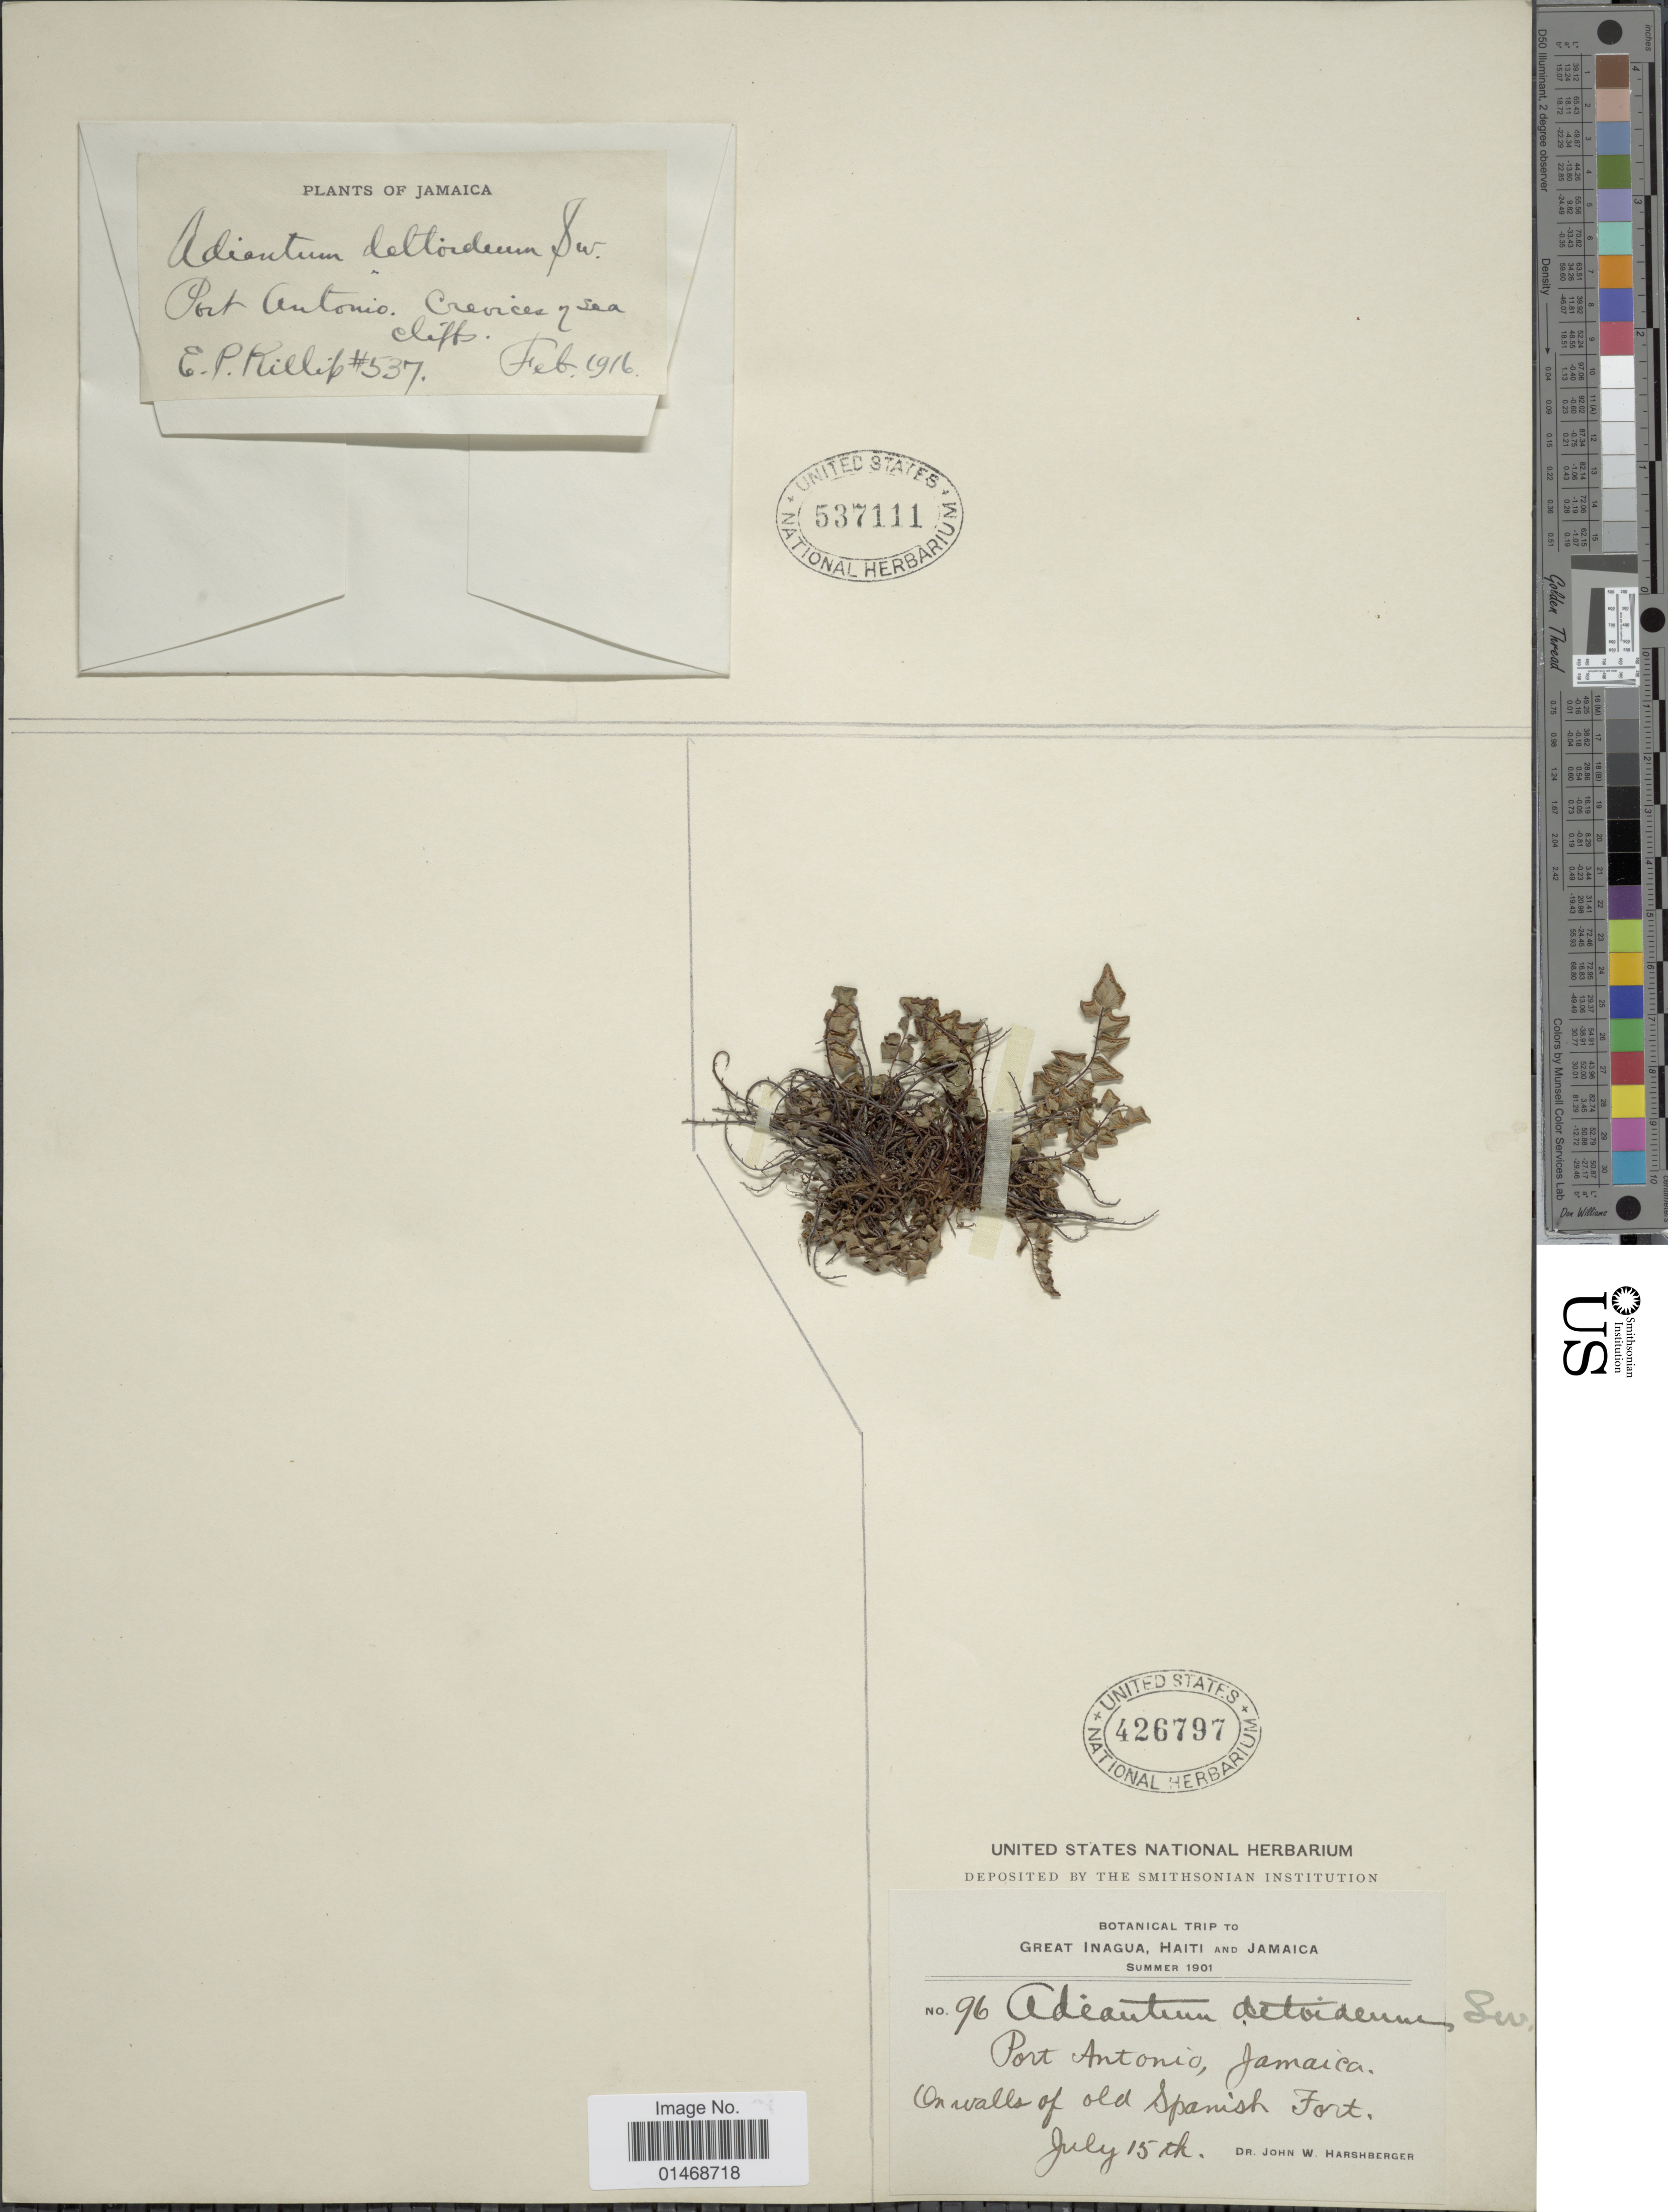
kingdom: Plantae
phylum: Tracheophyta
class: Polypodiopsida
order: Polypodiales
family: Pteridaceae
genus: Adiantum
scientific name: Adiantum deltoideum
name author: Sw.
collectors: J. W. Harshberger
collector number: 96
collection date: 1901-07-15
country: Jamaica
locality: On walls of Old Spanish Fort, Port Antonio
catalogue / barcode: US 426797